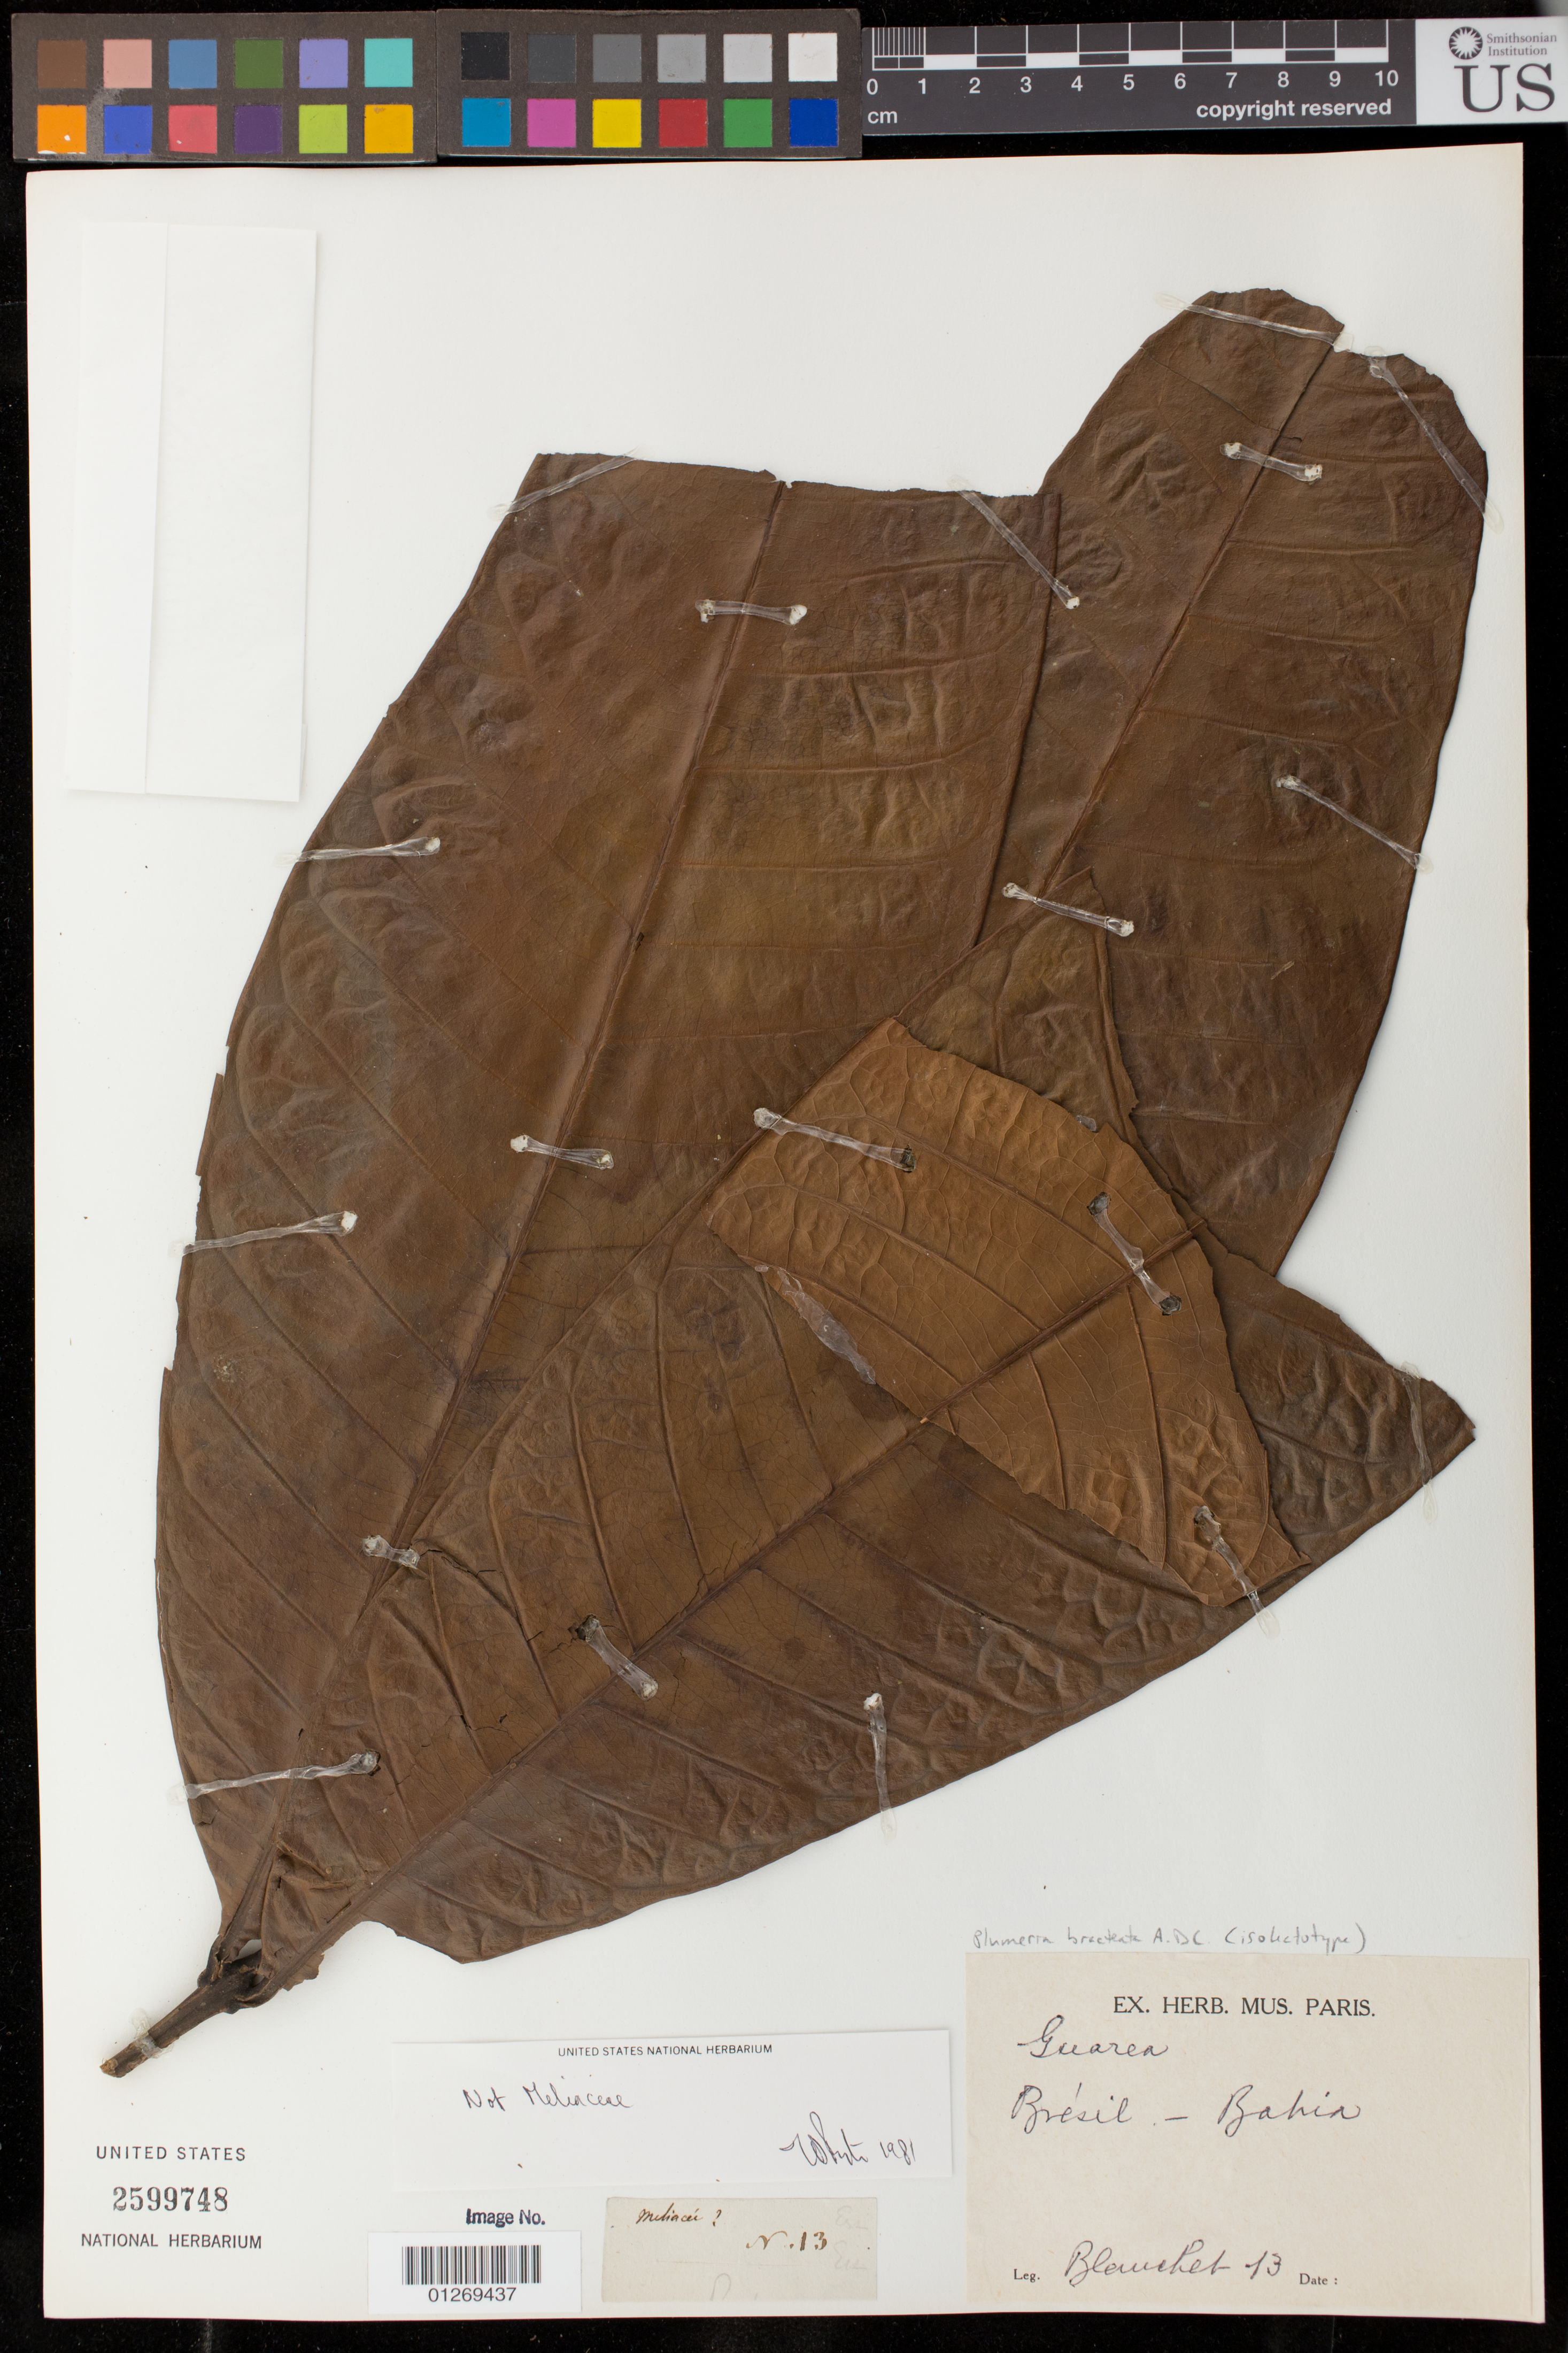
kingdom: Plantae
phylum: Tracheophyta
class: Magnoliopsida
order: Gentianales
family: Apocynaceae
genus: Plumeria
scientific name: Plumeria bracteata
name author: A. DC.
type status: Isolectotype; Isosyntype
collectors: J. Blanchet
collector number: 13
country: Brazil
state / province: Bahia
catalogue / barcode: US 2599748